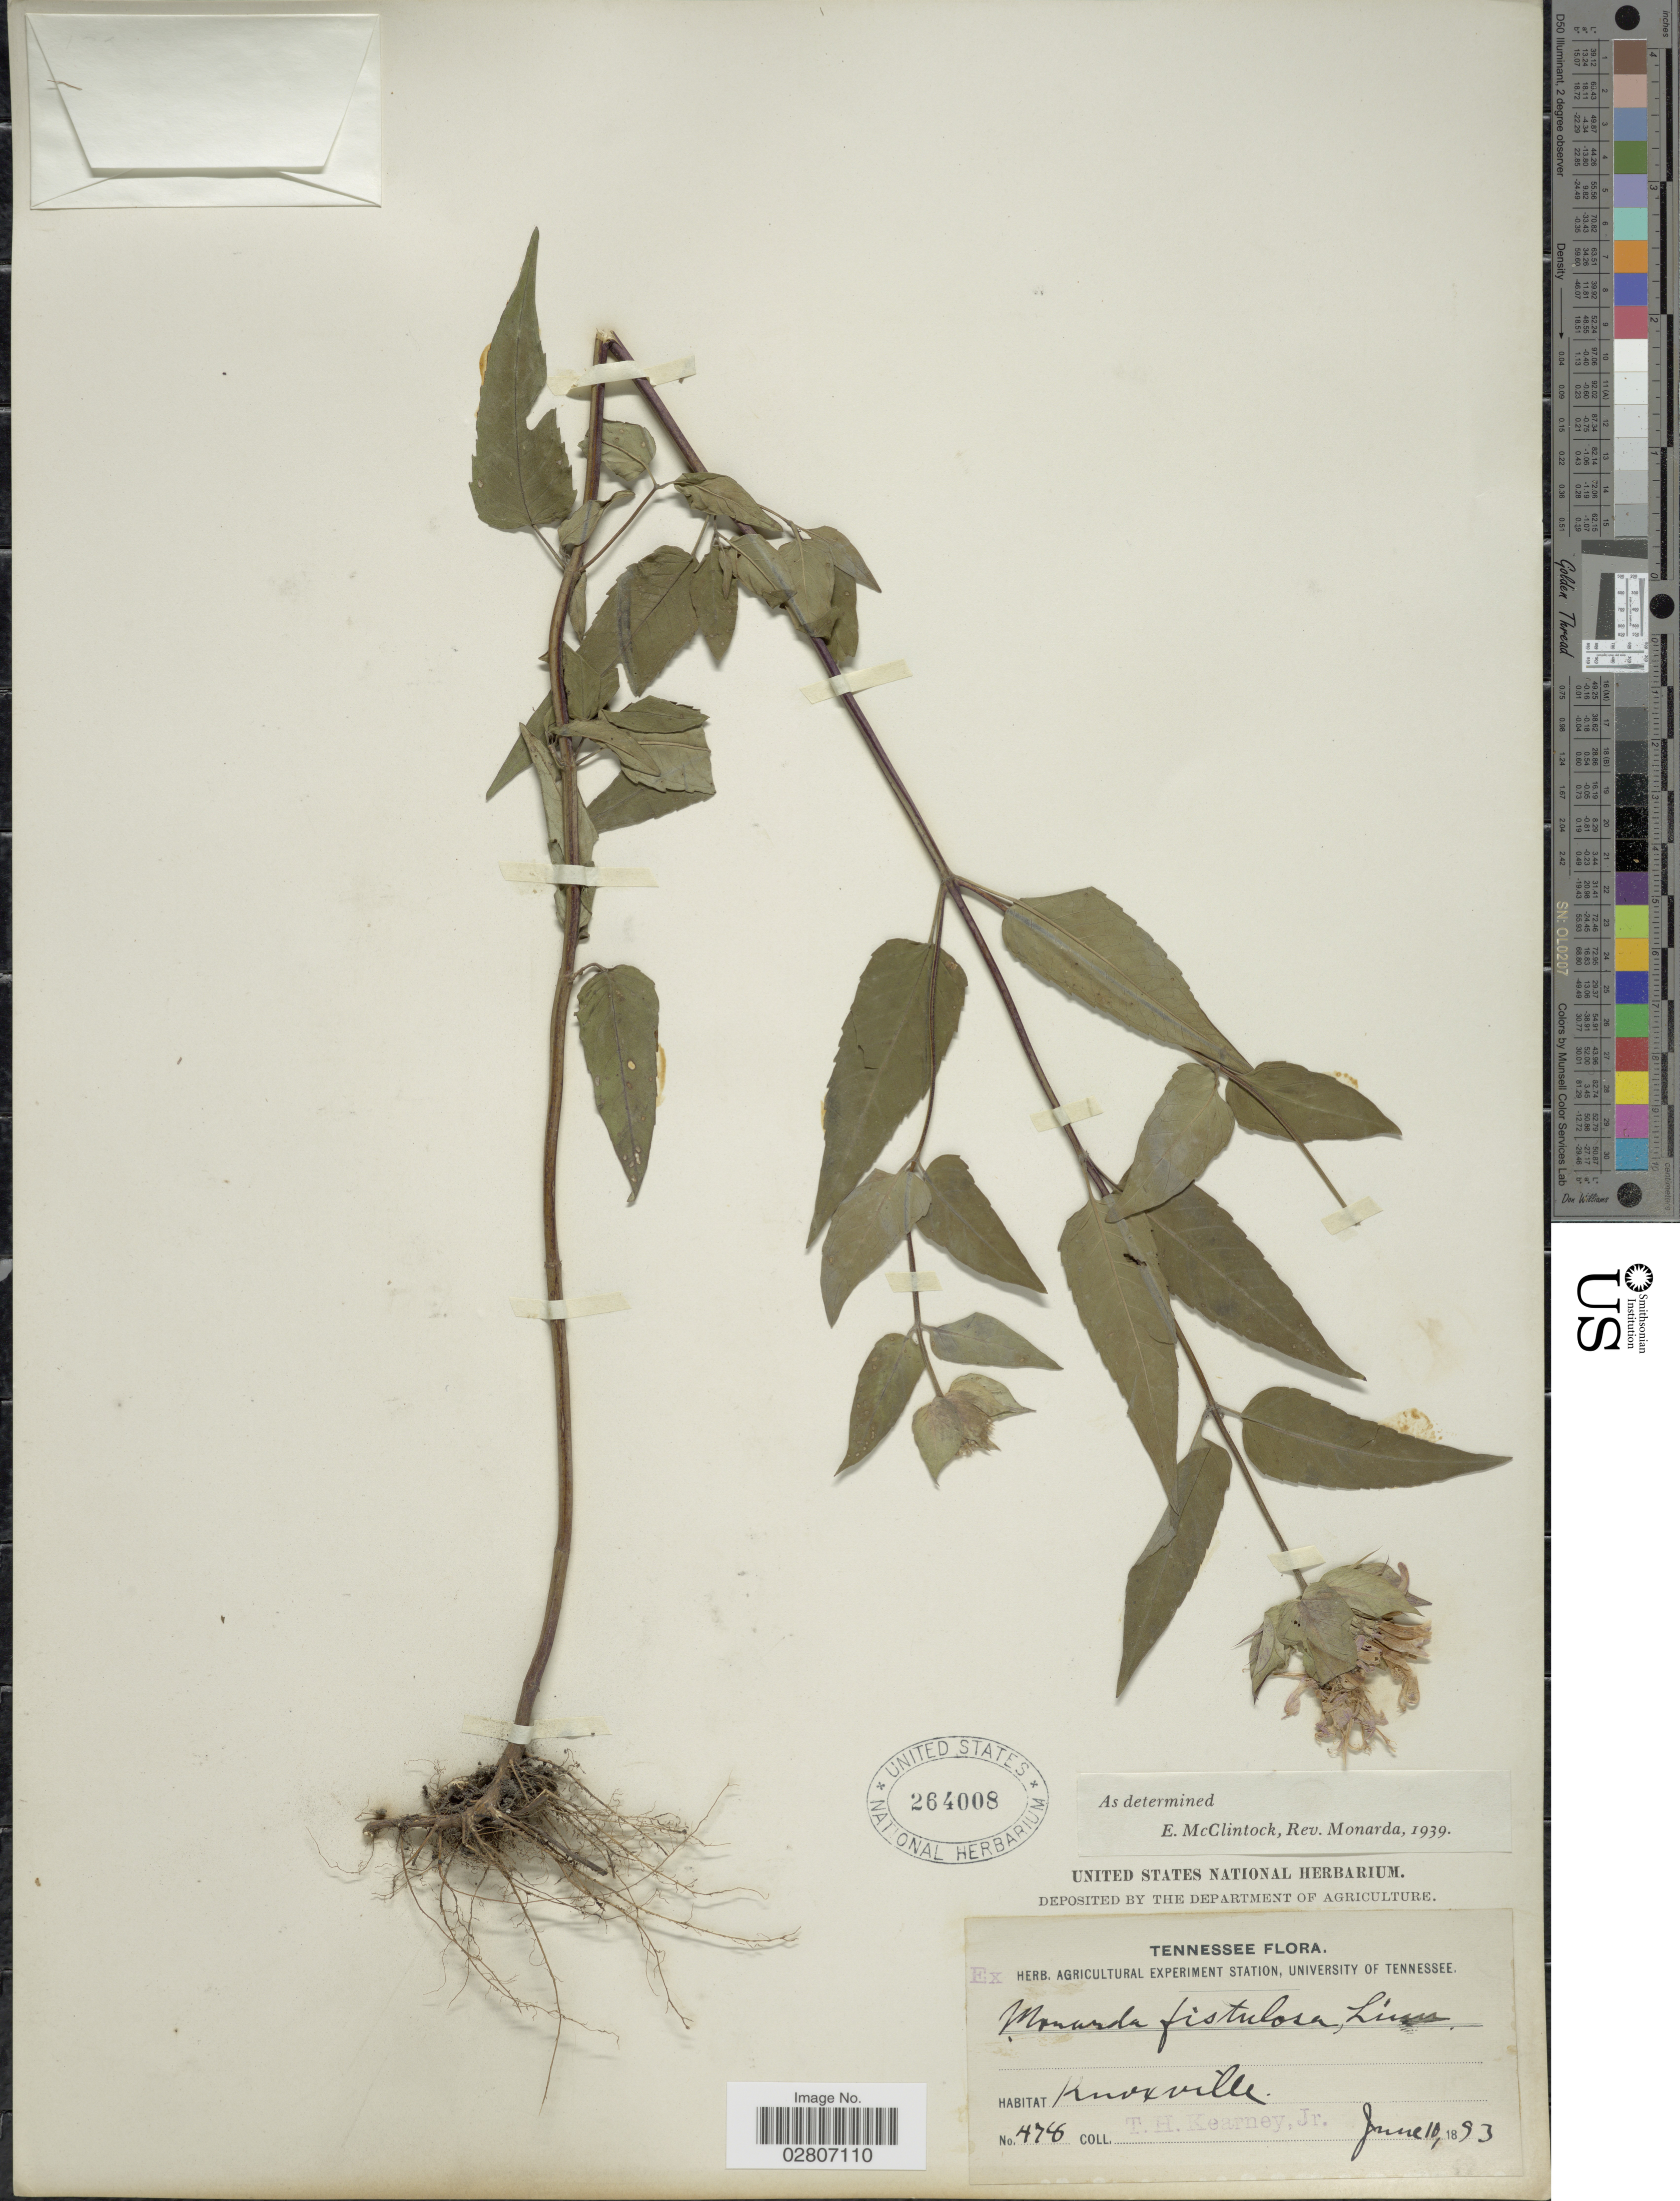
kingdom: Plantae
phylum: Tracheophyta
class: Magnoliopsida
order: Lamiales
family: Lamiaceae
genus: Monarda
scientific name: Monarda fistulosa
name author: L.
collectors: T. H. Kearney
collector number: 478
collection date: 1893-06-10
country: United States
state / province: Tennessee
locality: Knoxville.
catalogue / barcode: US 264008